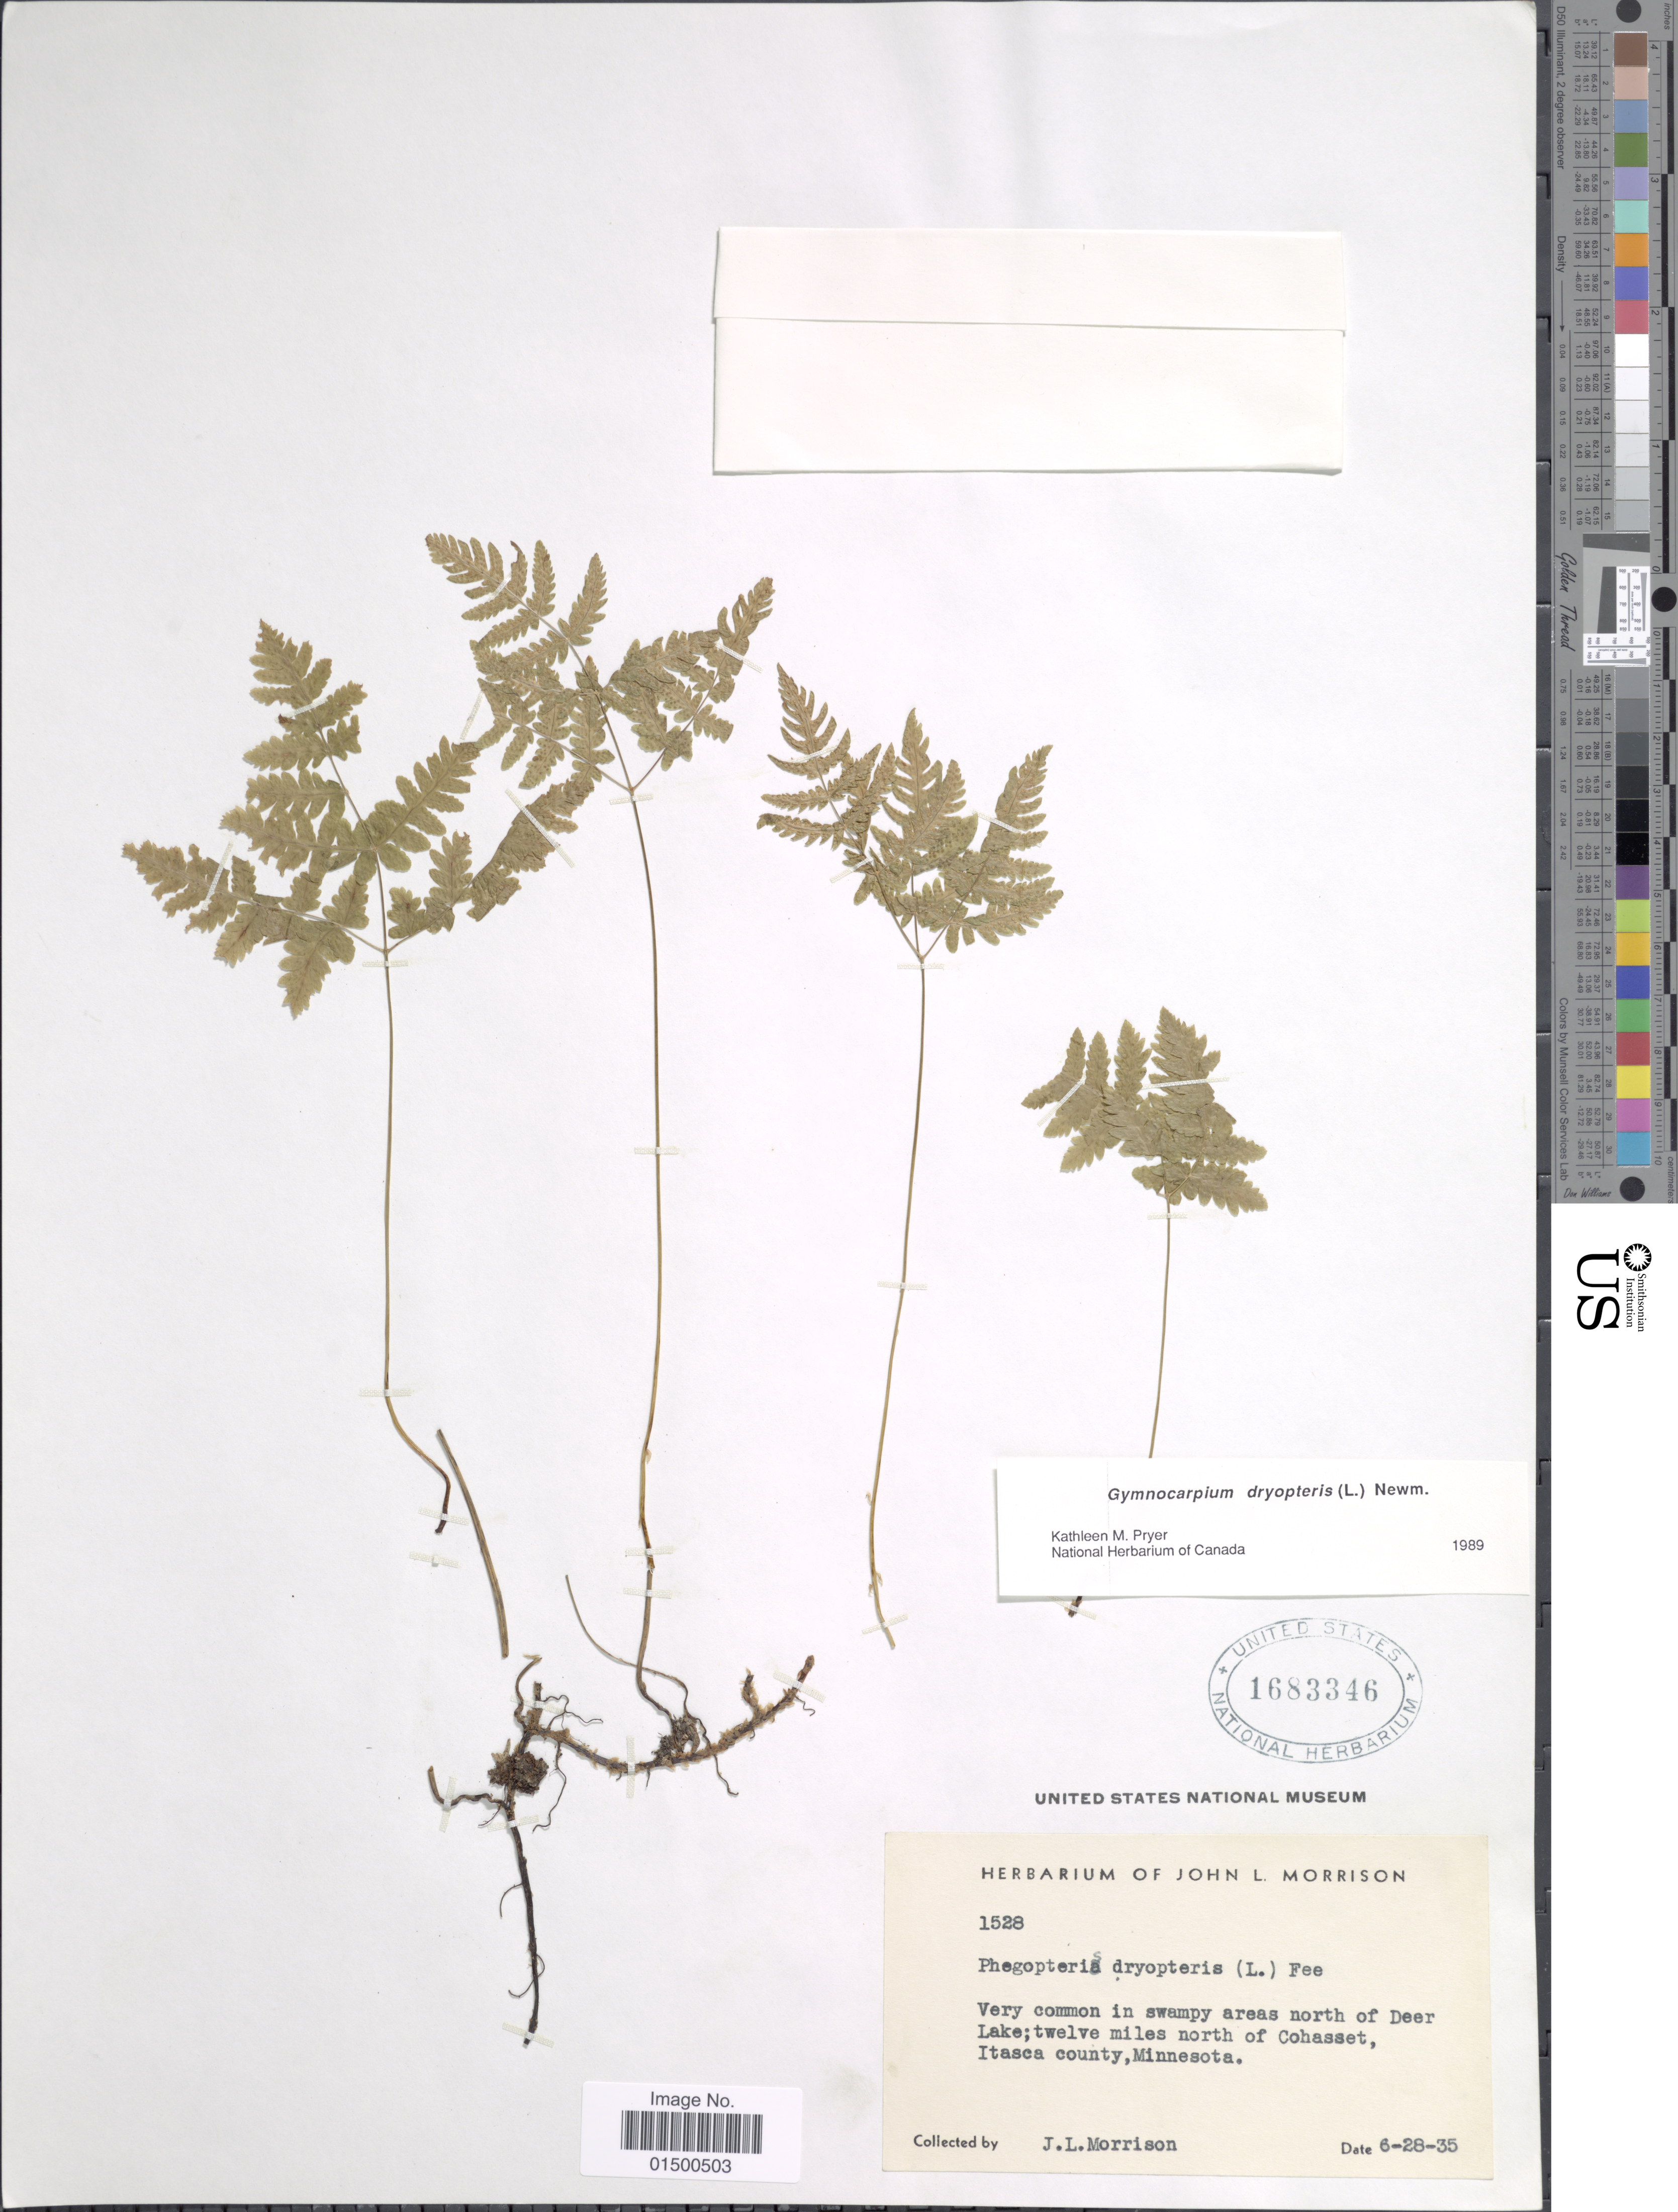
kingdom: Plantae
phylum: Tracheophyta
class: Polypodiopsida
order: Polypodiales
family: Cystopteridaceae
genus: Gymnocarpium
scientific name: Gymnocarpium dryopteris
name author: (L.) Newman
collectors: J. L. Morrison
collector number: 1528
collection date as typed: Transcribed d/m/y: 28/6/35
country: United States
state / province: Minnesota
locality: Very common in swampy areas north of Deer Lake; twelve miles north of Cohasset, Itasca county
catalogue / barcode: US 1683346